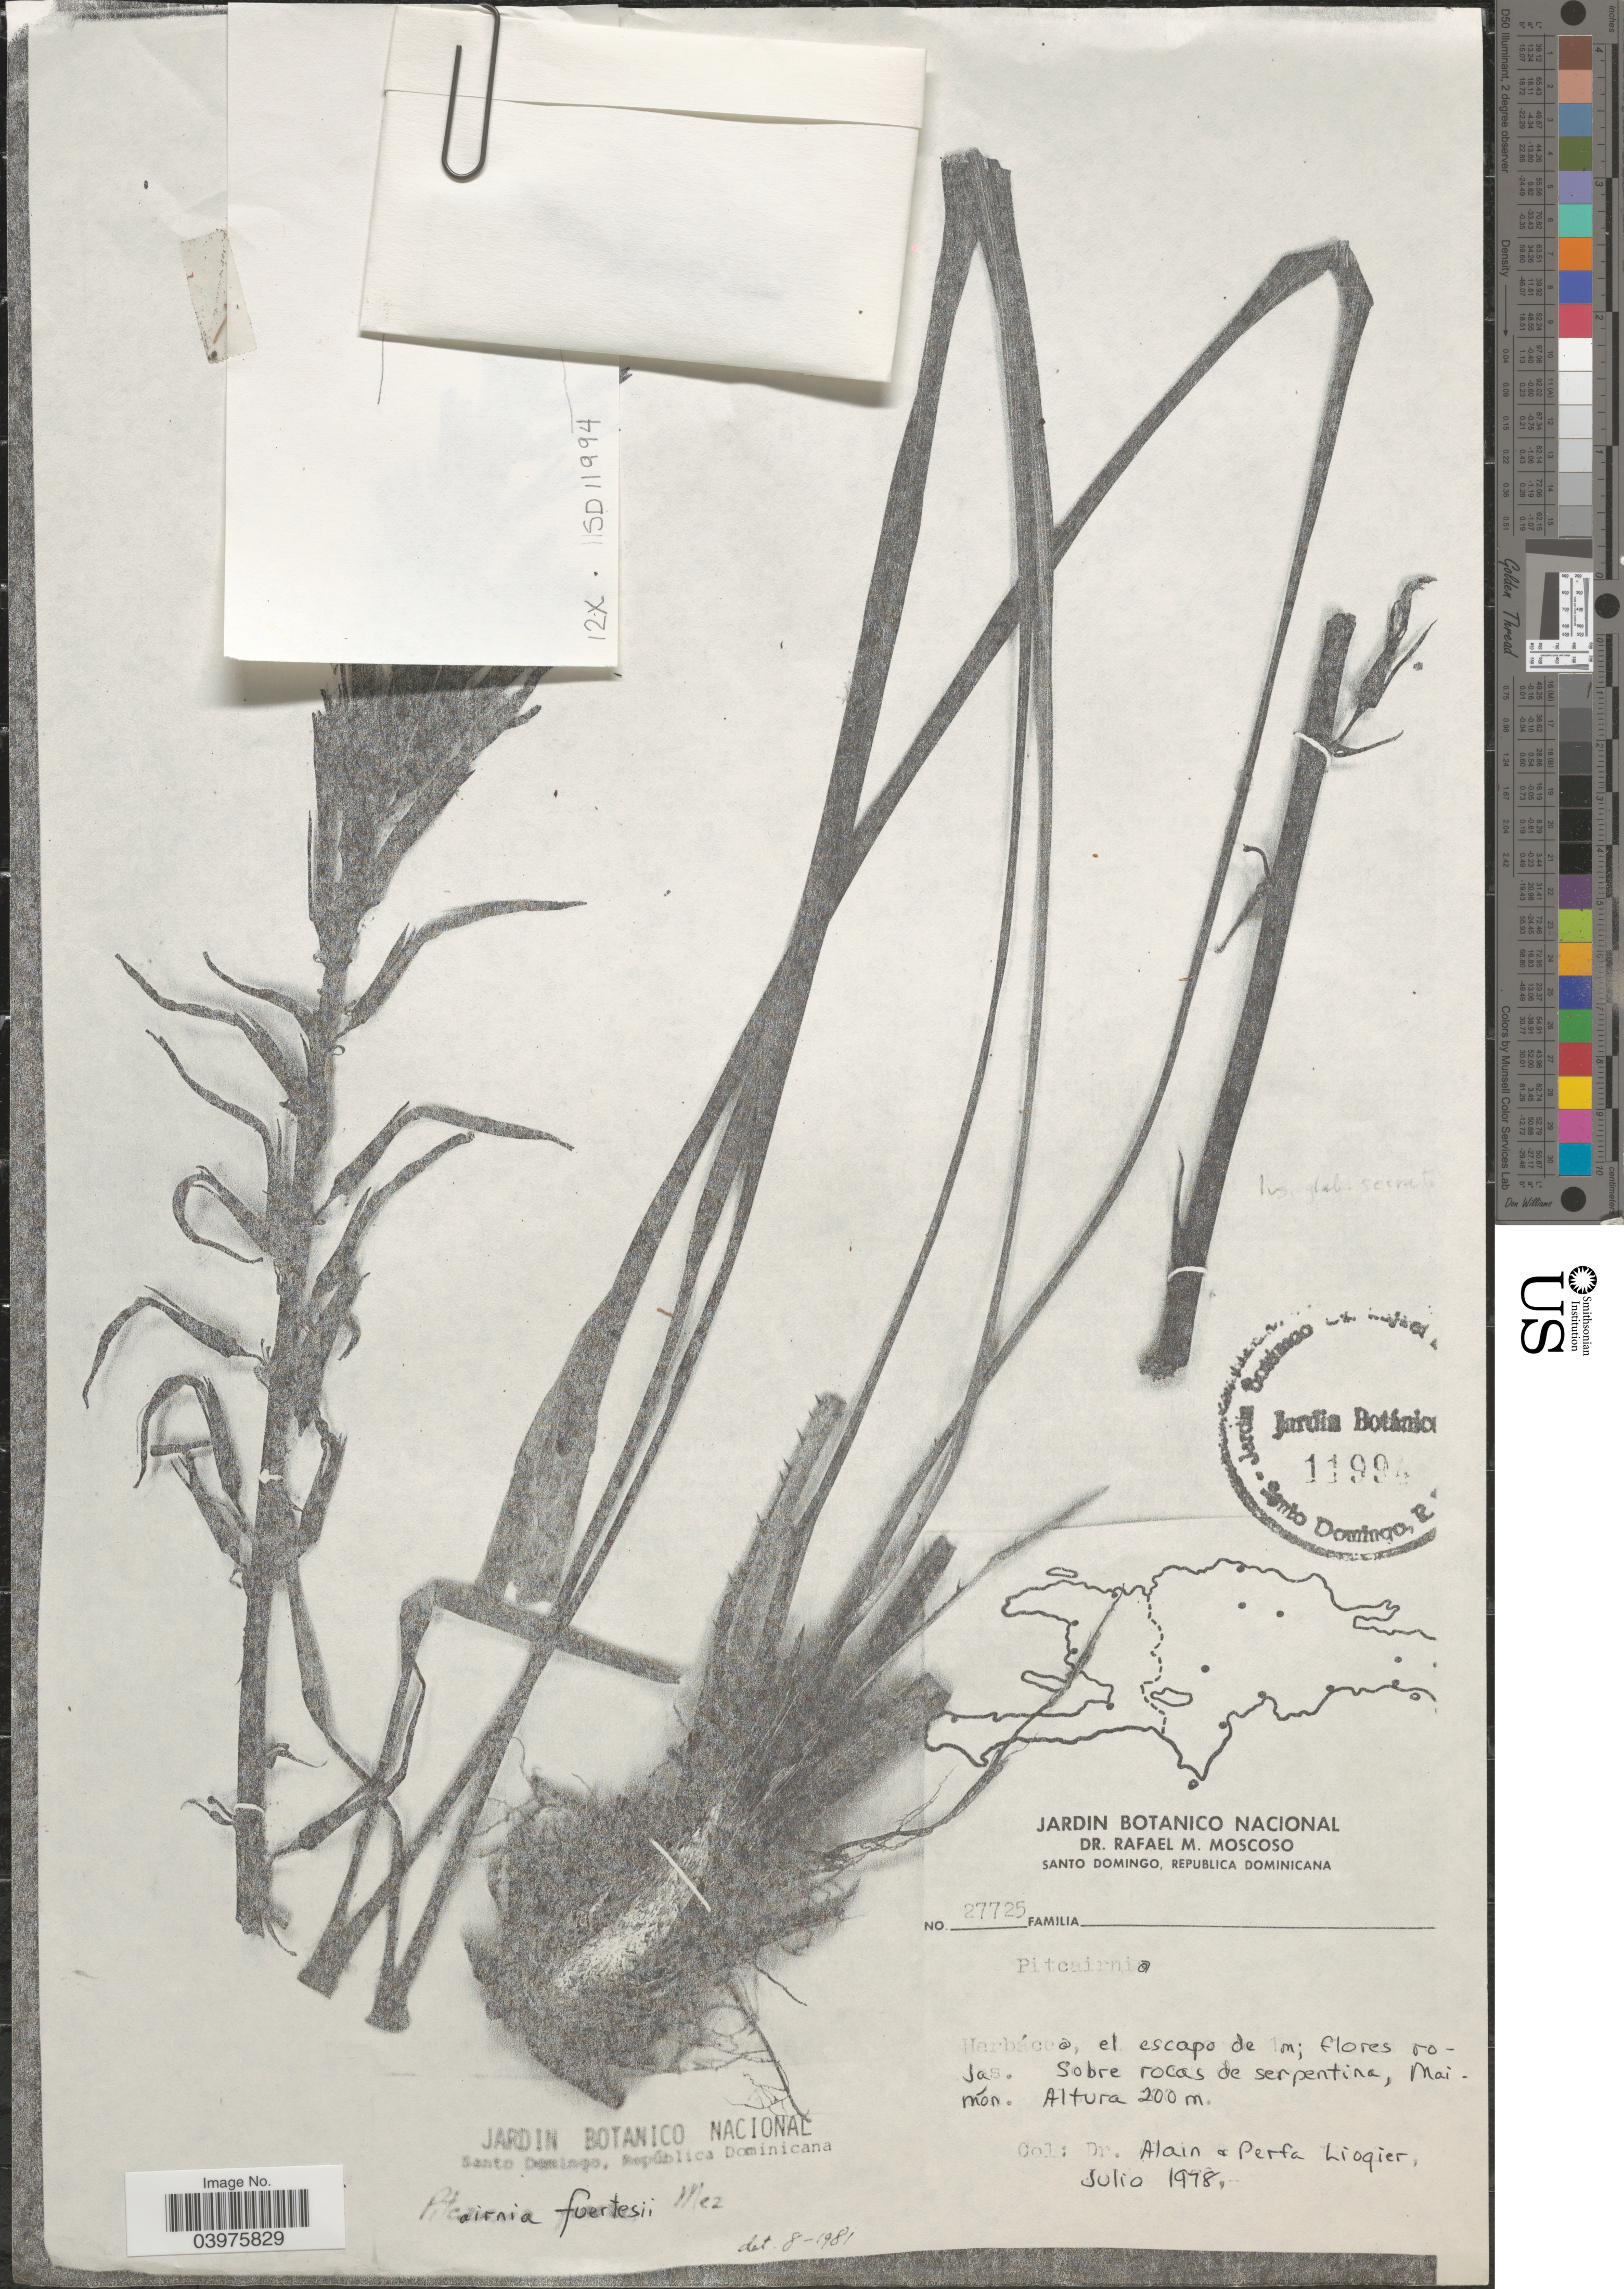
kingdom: Plantae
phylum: Tracheophyta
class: Liliopsida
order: Poales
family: Bromeliaceae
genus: Pitcairnia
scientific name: Pitcairnia jimenezii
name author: L.B. Sm.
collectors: Alain & P. Liogier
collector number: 27725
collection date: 1978-07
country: Dominican Republic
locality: Maimón.